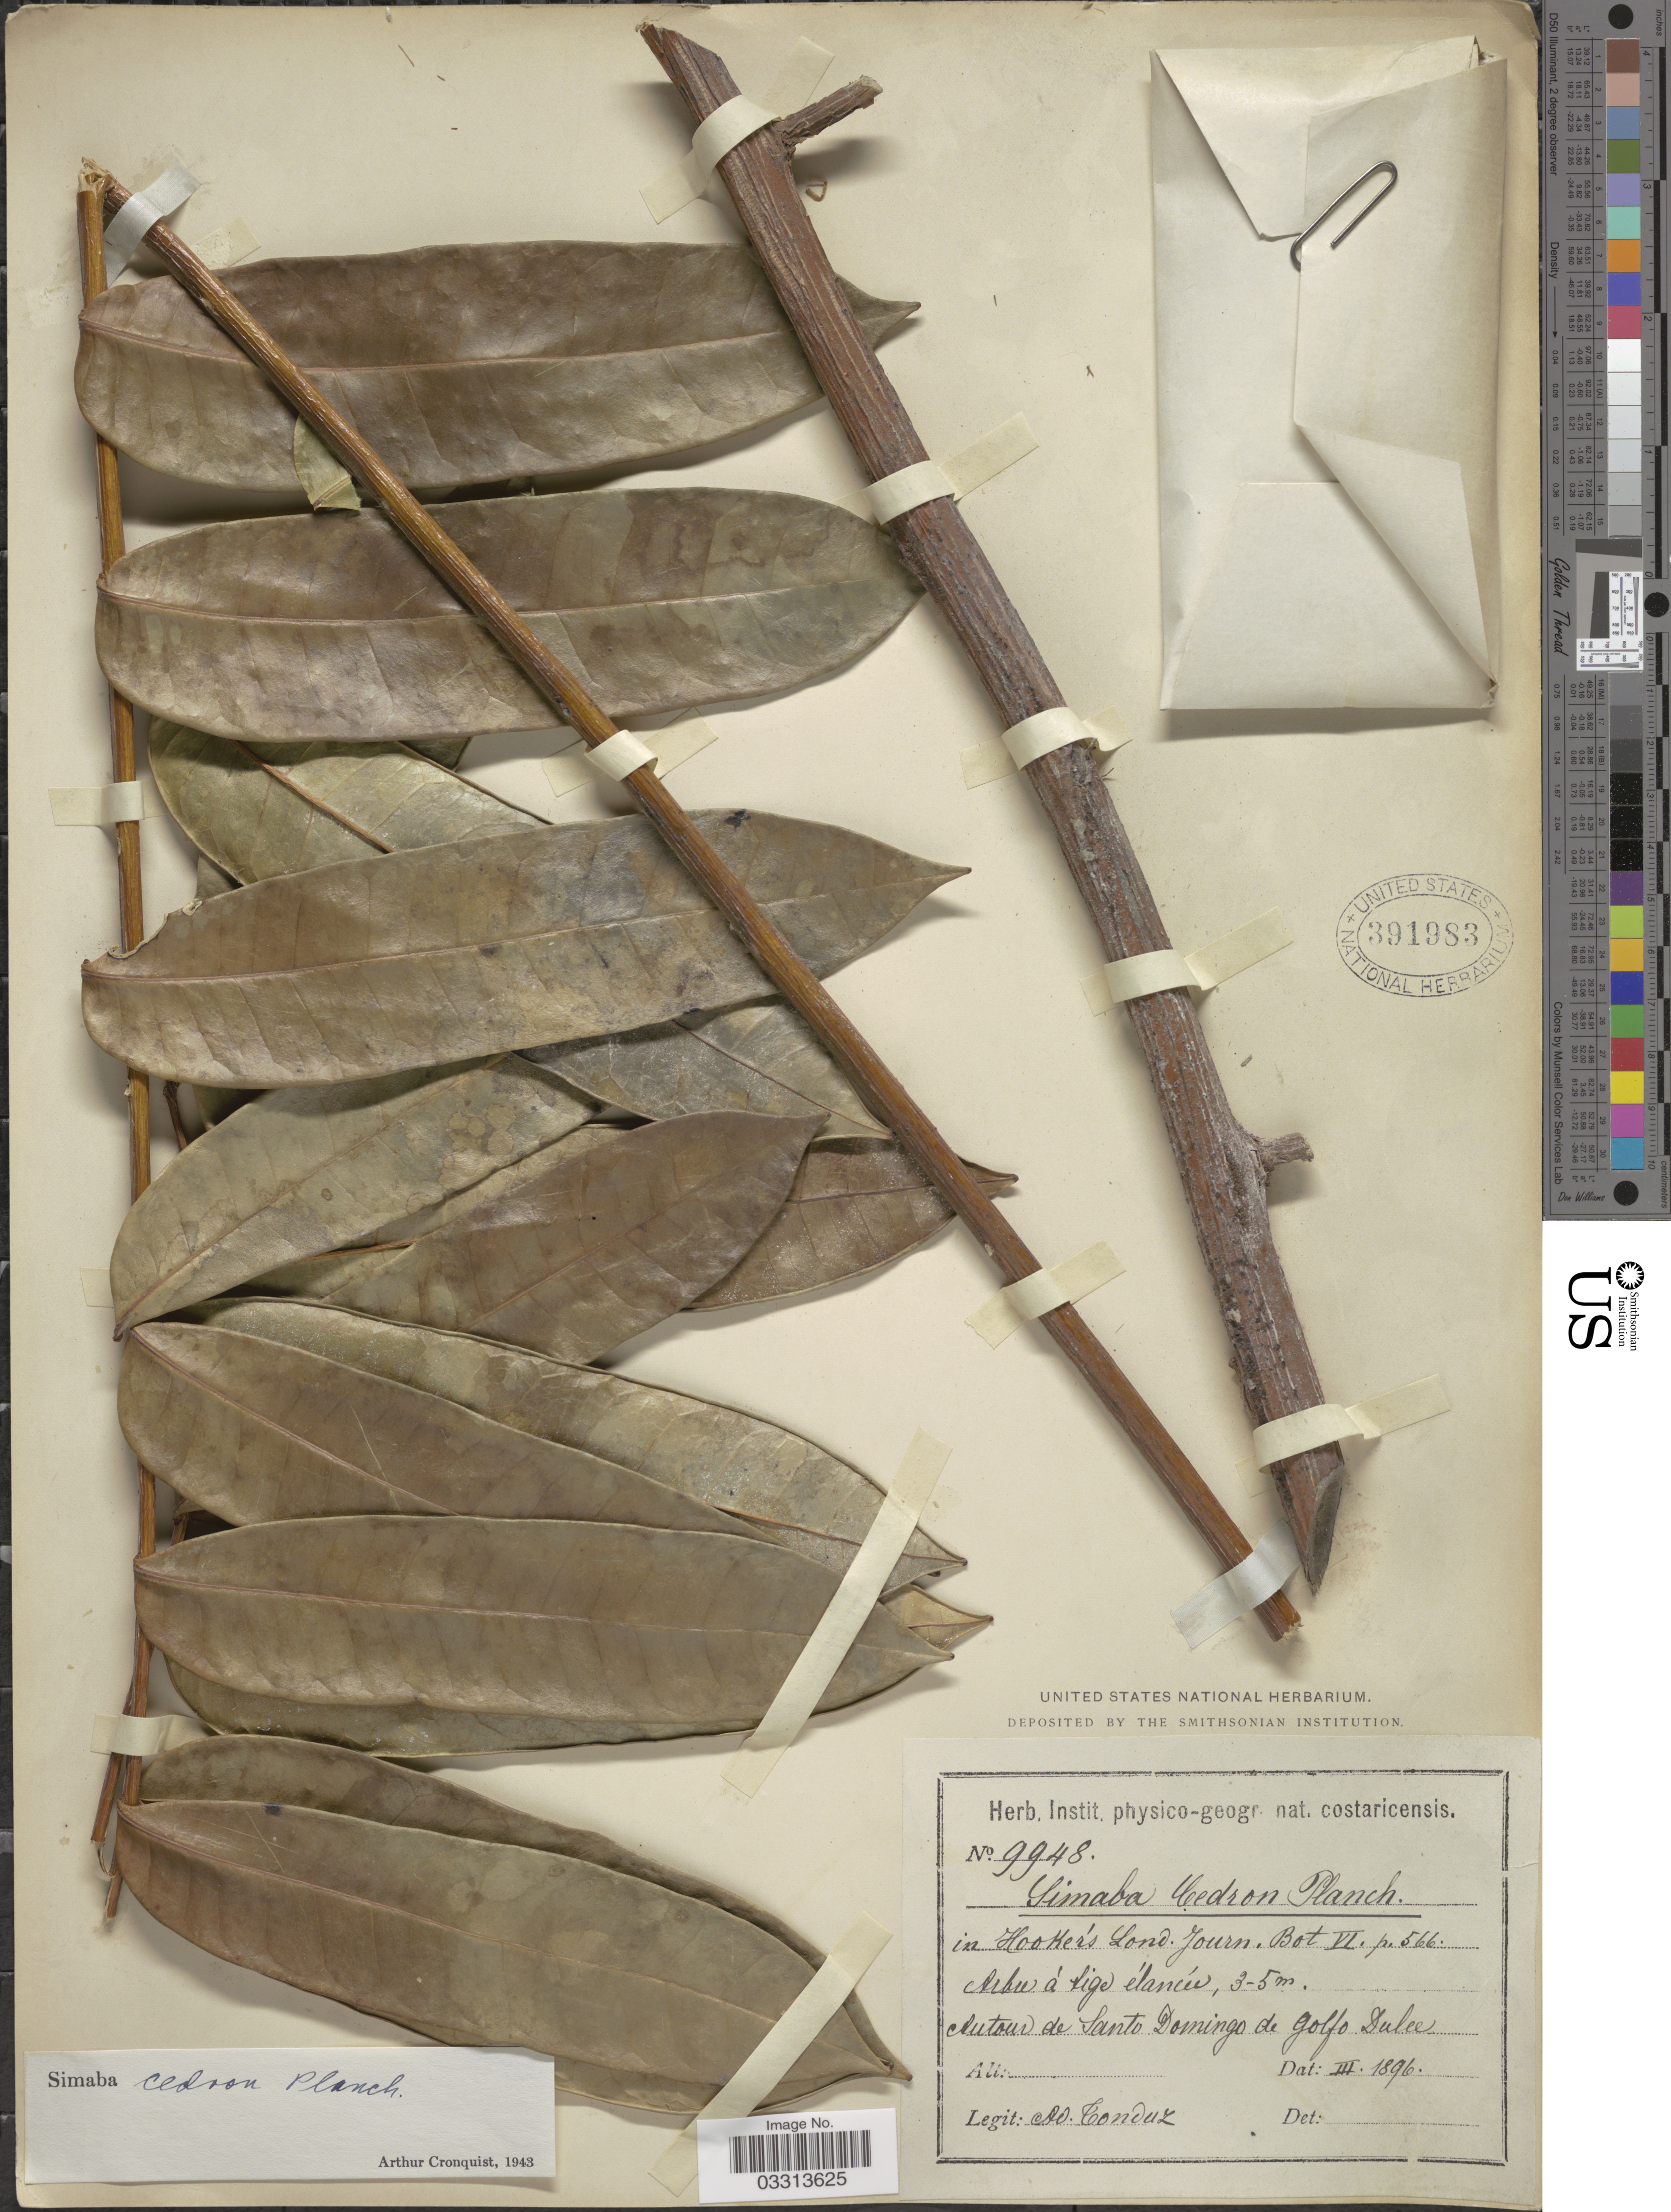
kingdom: Plantae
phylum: Tracheophyta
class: Magnoliopsida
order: Sapindales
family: Simaroubaceae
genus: Homalolepis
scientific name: Homalolepis cedron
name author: (Planch.) Devecchi & Pirani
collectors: A. Tonduz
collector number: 9948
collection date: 1896-03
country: Costa Rica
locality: Autour de Santo Domingo de Golfo Dulce.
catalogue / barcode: US 391983